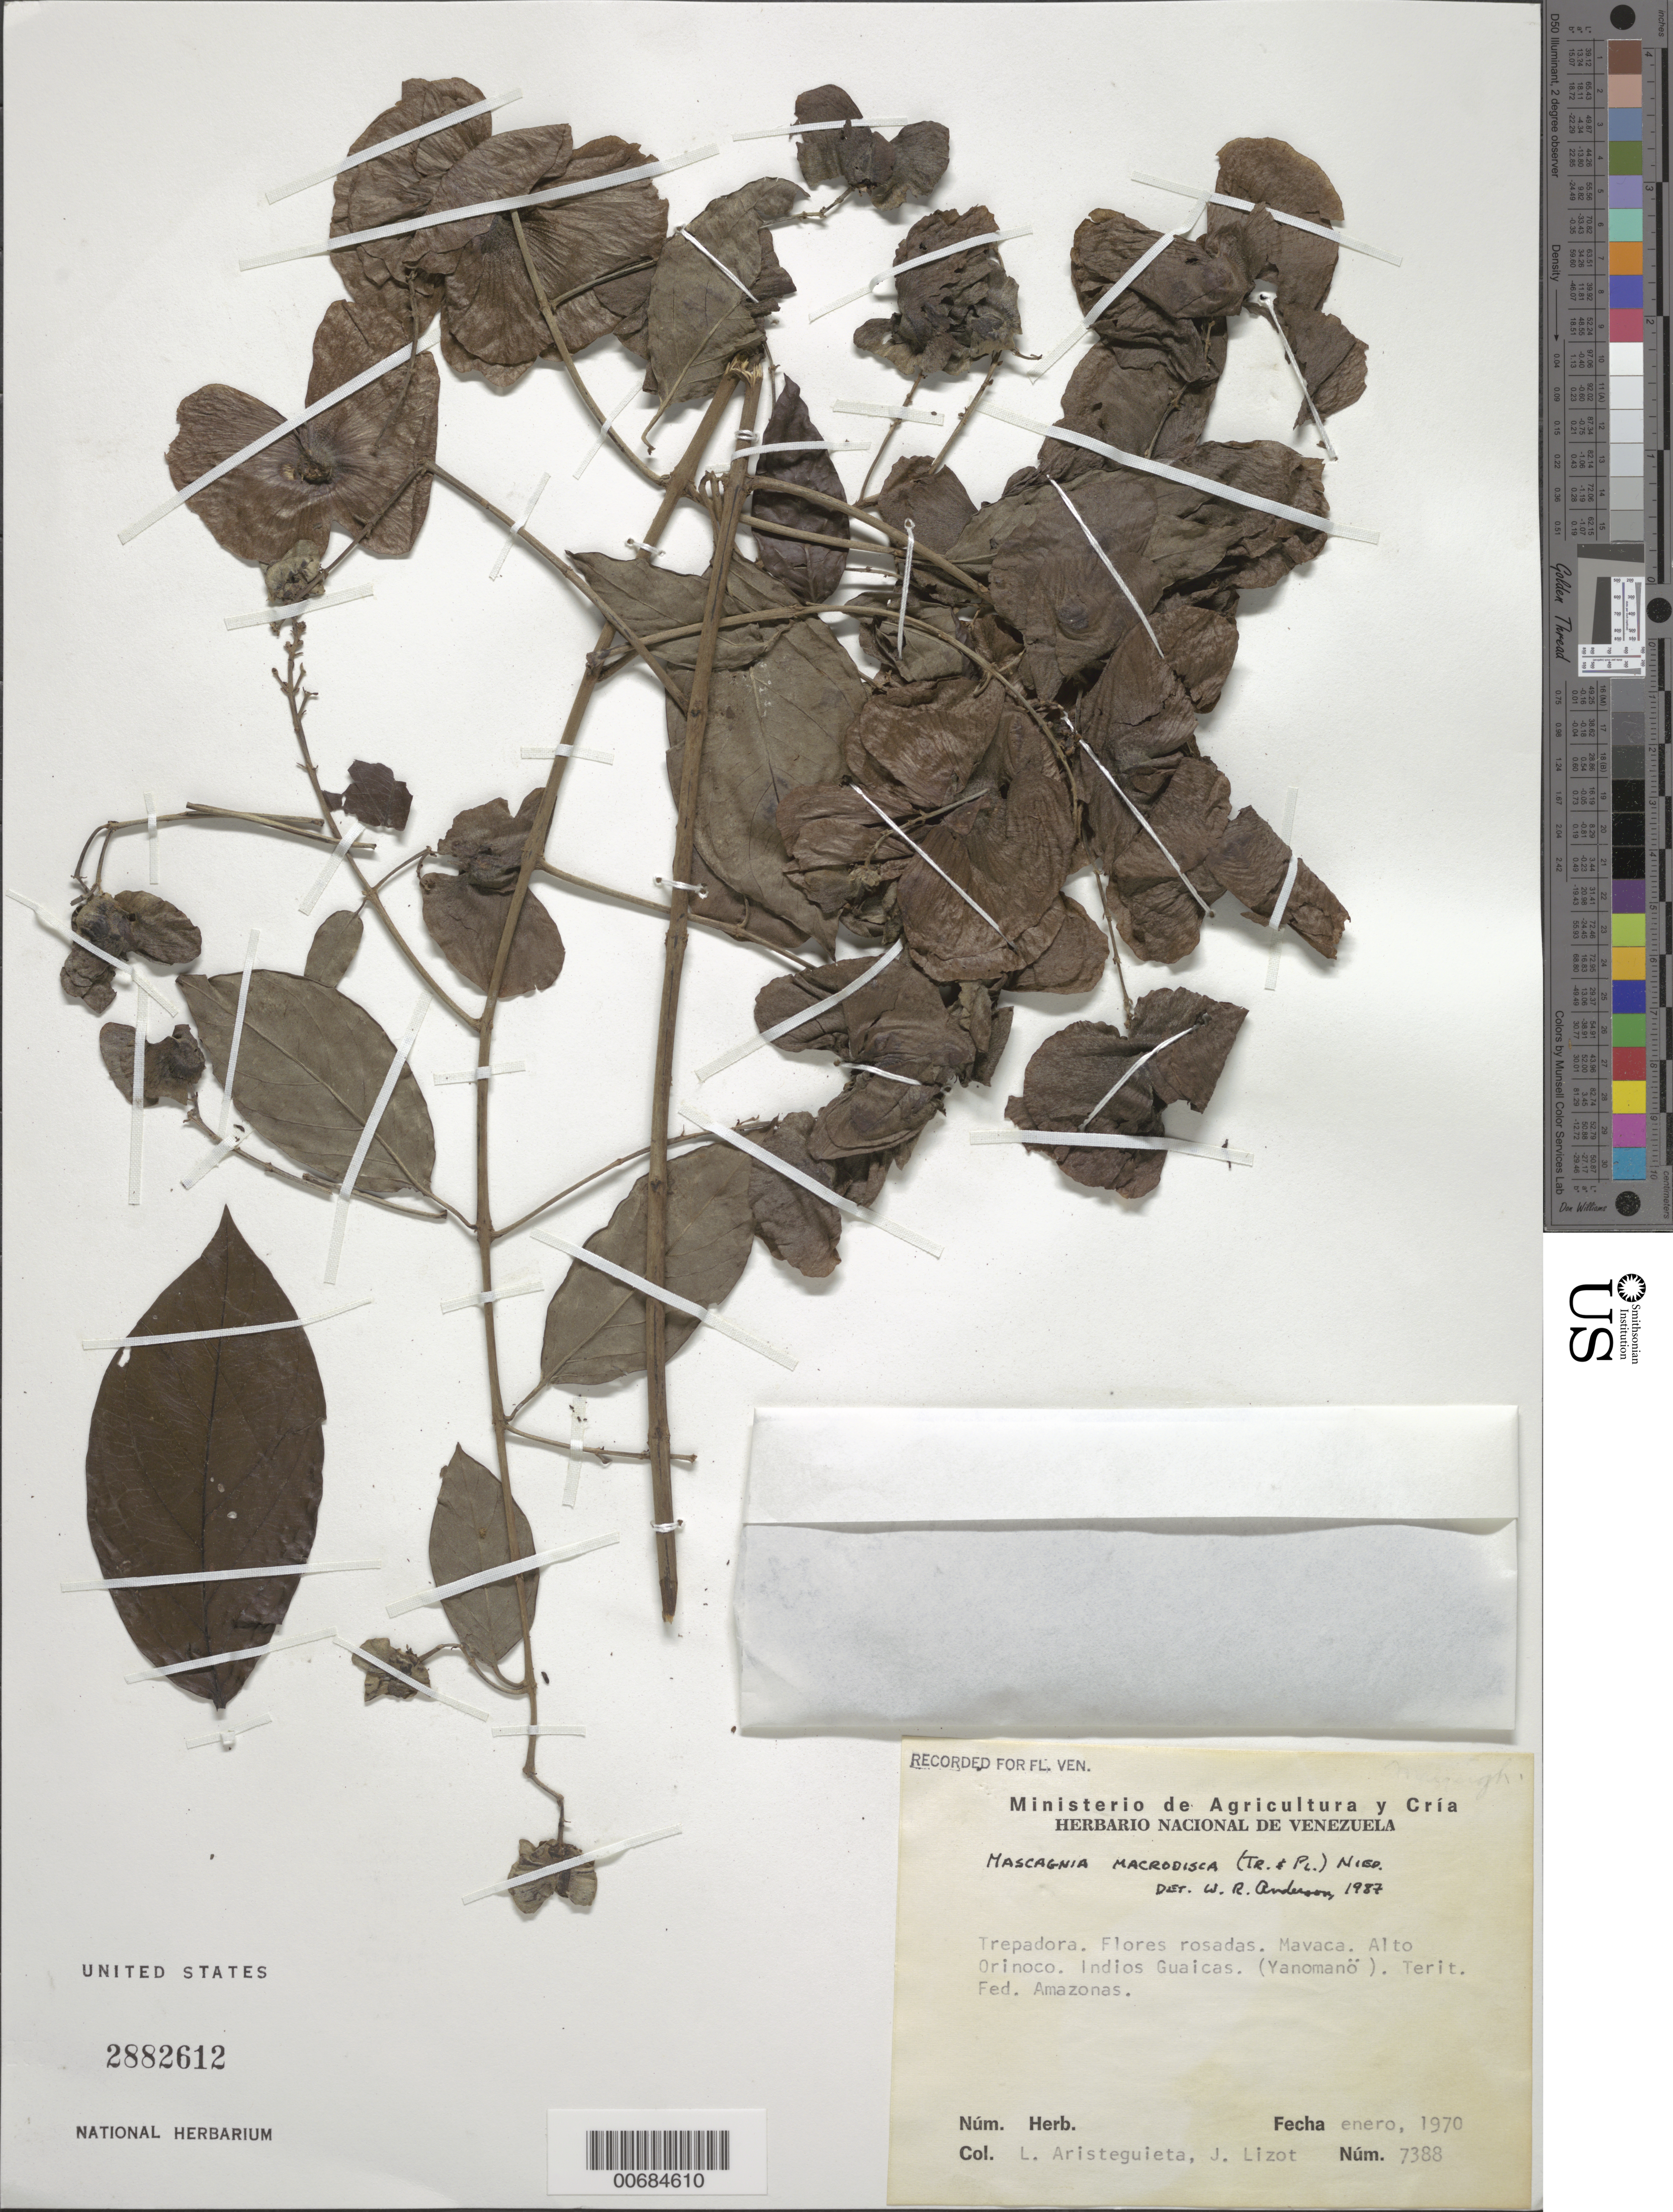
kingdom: Plantae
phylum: Tracheophyta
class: Magnoliopsida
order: Malpighiales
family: Malpighiaceae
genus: Mascagnia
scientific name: Mascagnia macrodisca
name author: (Triana & Planch.) Nied.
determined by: Anderson, W. R., (MICH), University of Michigan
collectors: L. Aristeguieta & J. Lizot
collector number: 7388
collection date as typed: Jan-70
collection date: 1970-01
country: Venezuela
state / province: Amazonas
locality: Mavaca, Alto Orinoco, Indios Guaicas (Yanomanö)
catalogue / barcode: US 2882612